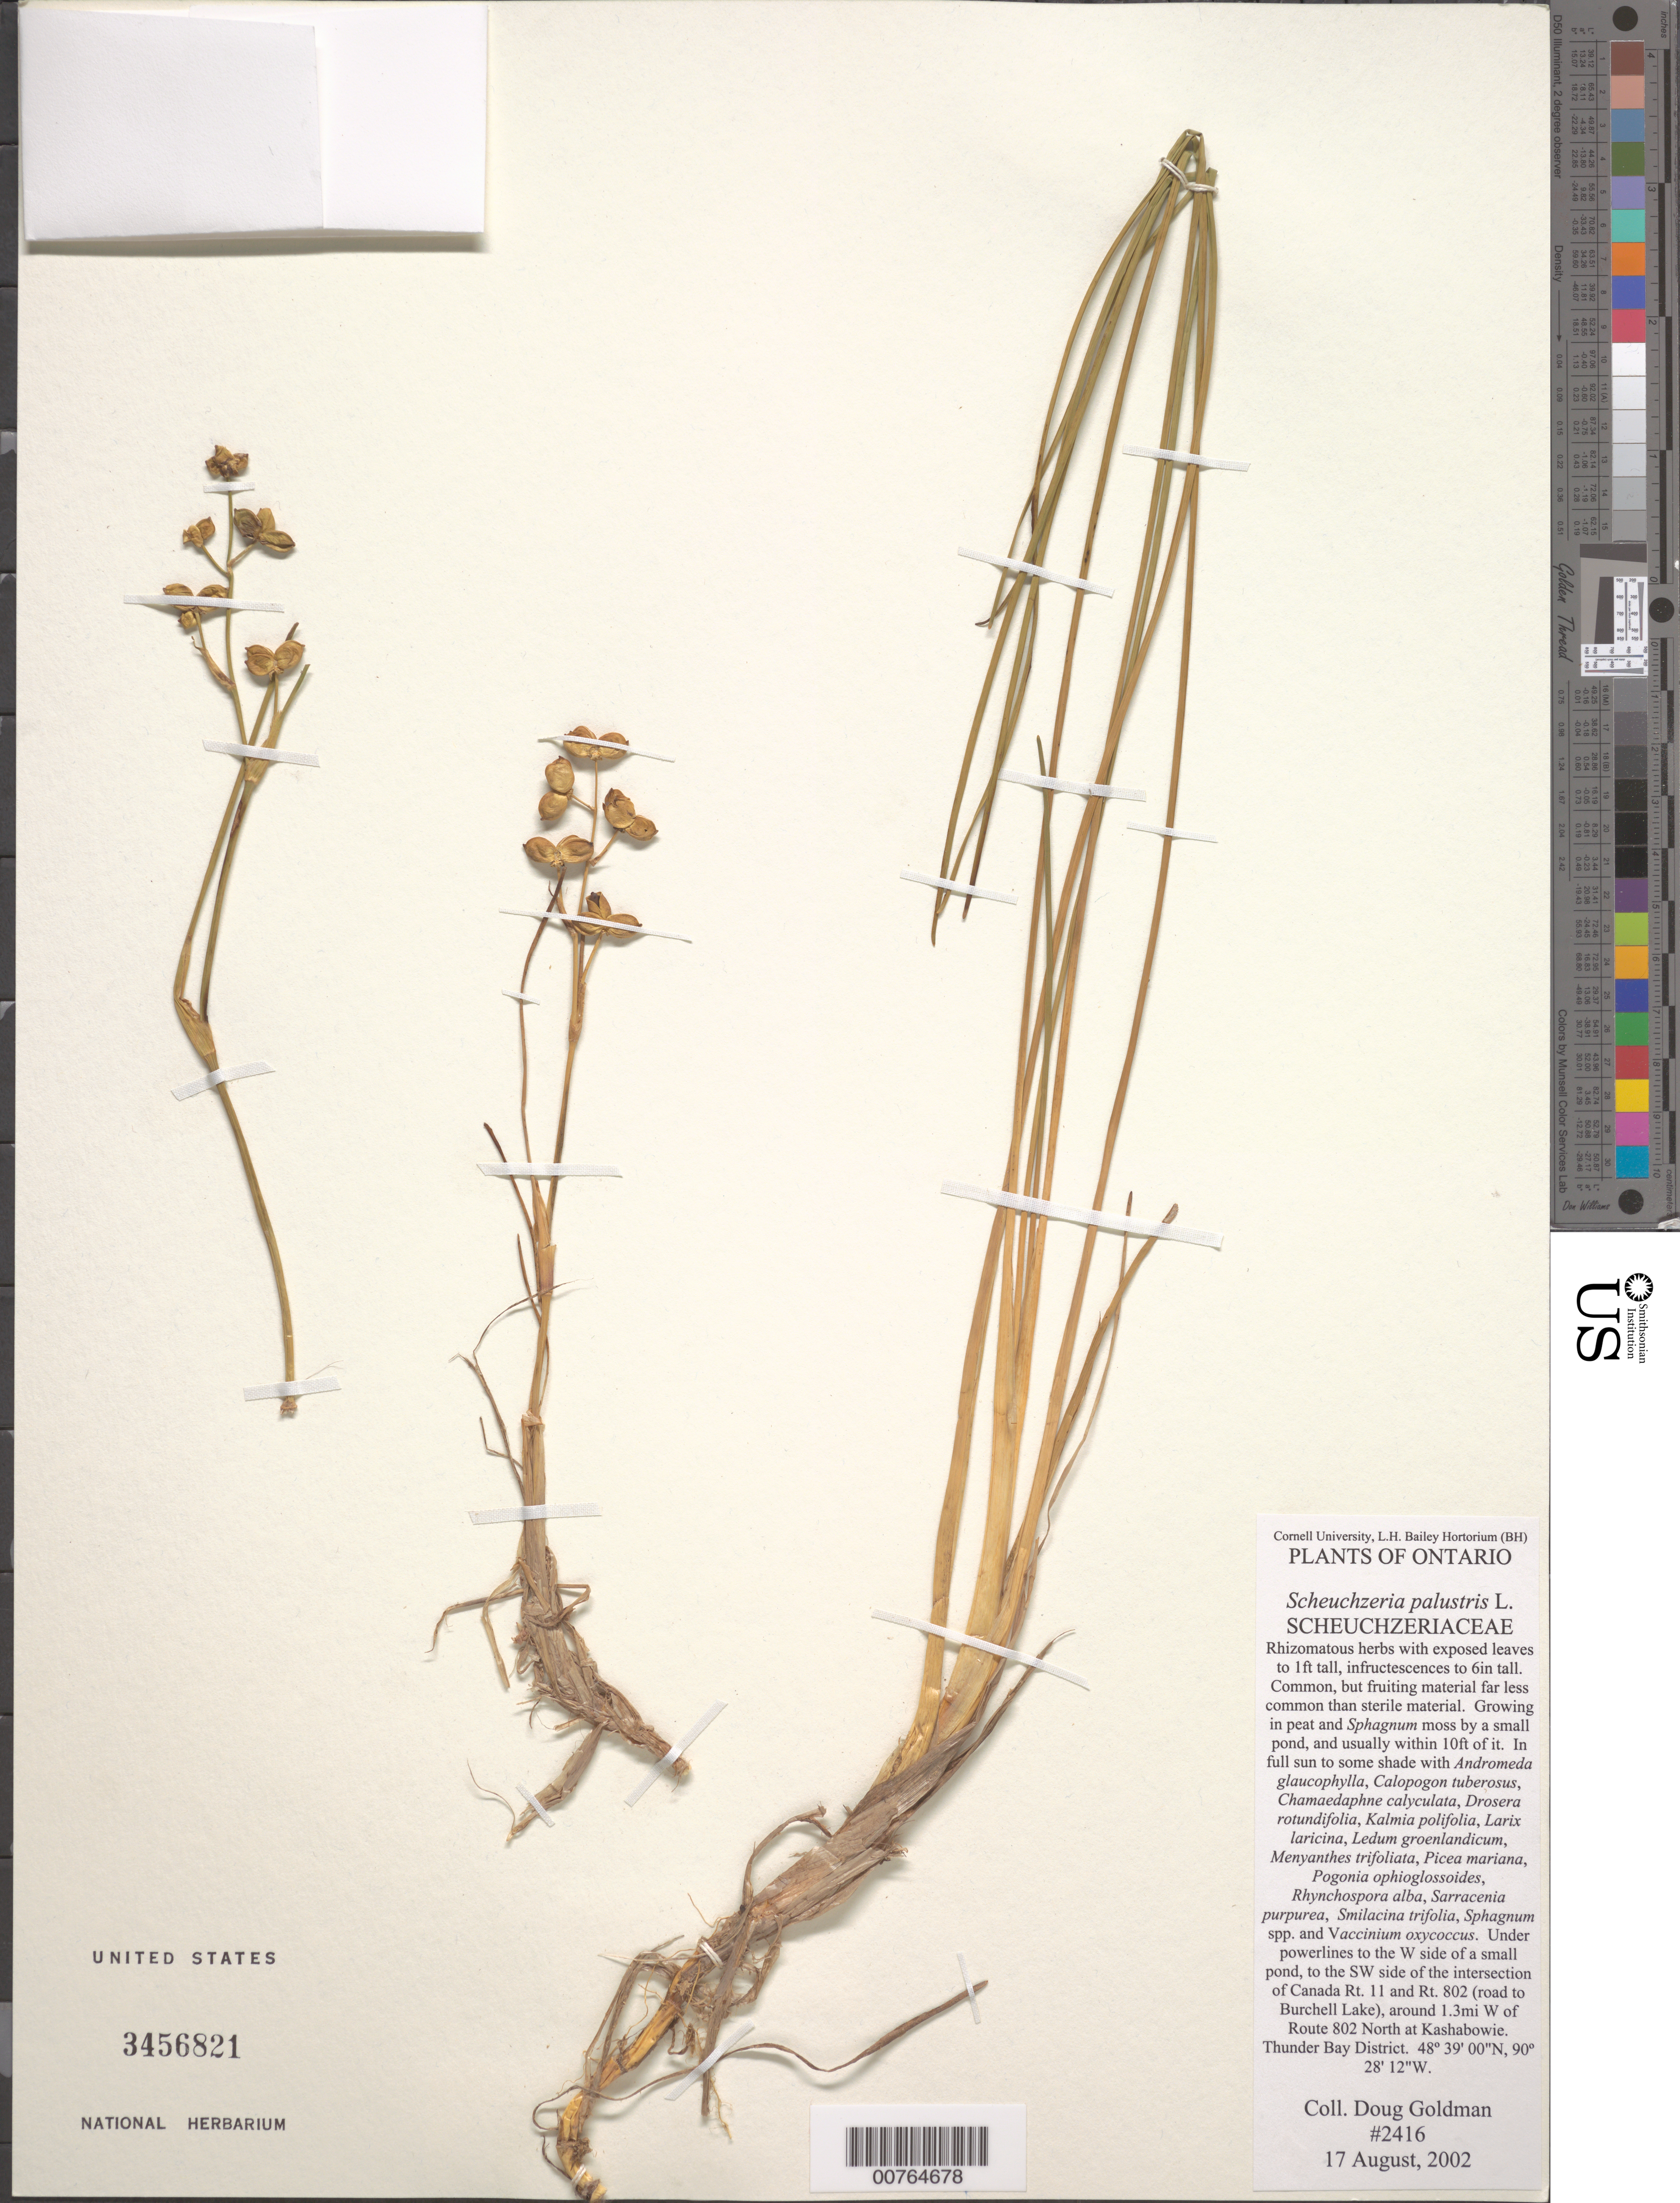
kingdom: Plantae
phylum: Tracheophyta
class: Liliopsida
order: Alismatales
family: Scheuchzeriaceae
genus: Scheuchzeria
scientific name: Scheuchzeria palustris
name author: L.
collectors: D. H. Goldman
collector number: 2416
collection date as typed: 17 Aug 2002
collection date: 2002-08-17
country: Canada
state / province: Ontario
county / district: Thunder Bay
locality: N of Kashabowie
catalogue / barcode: US 3456821